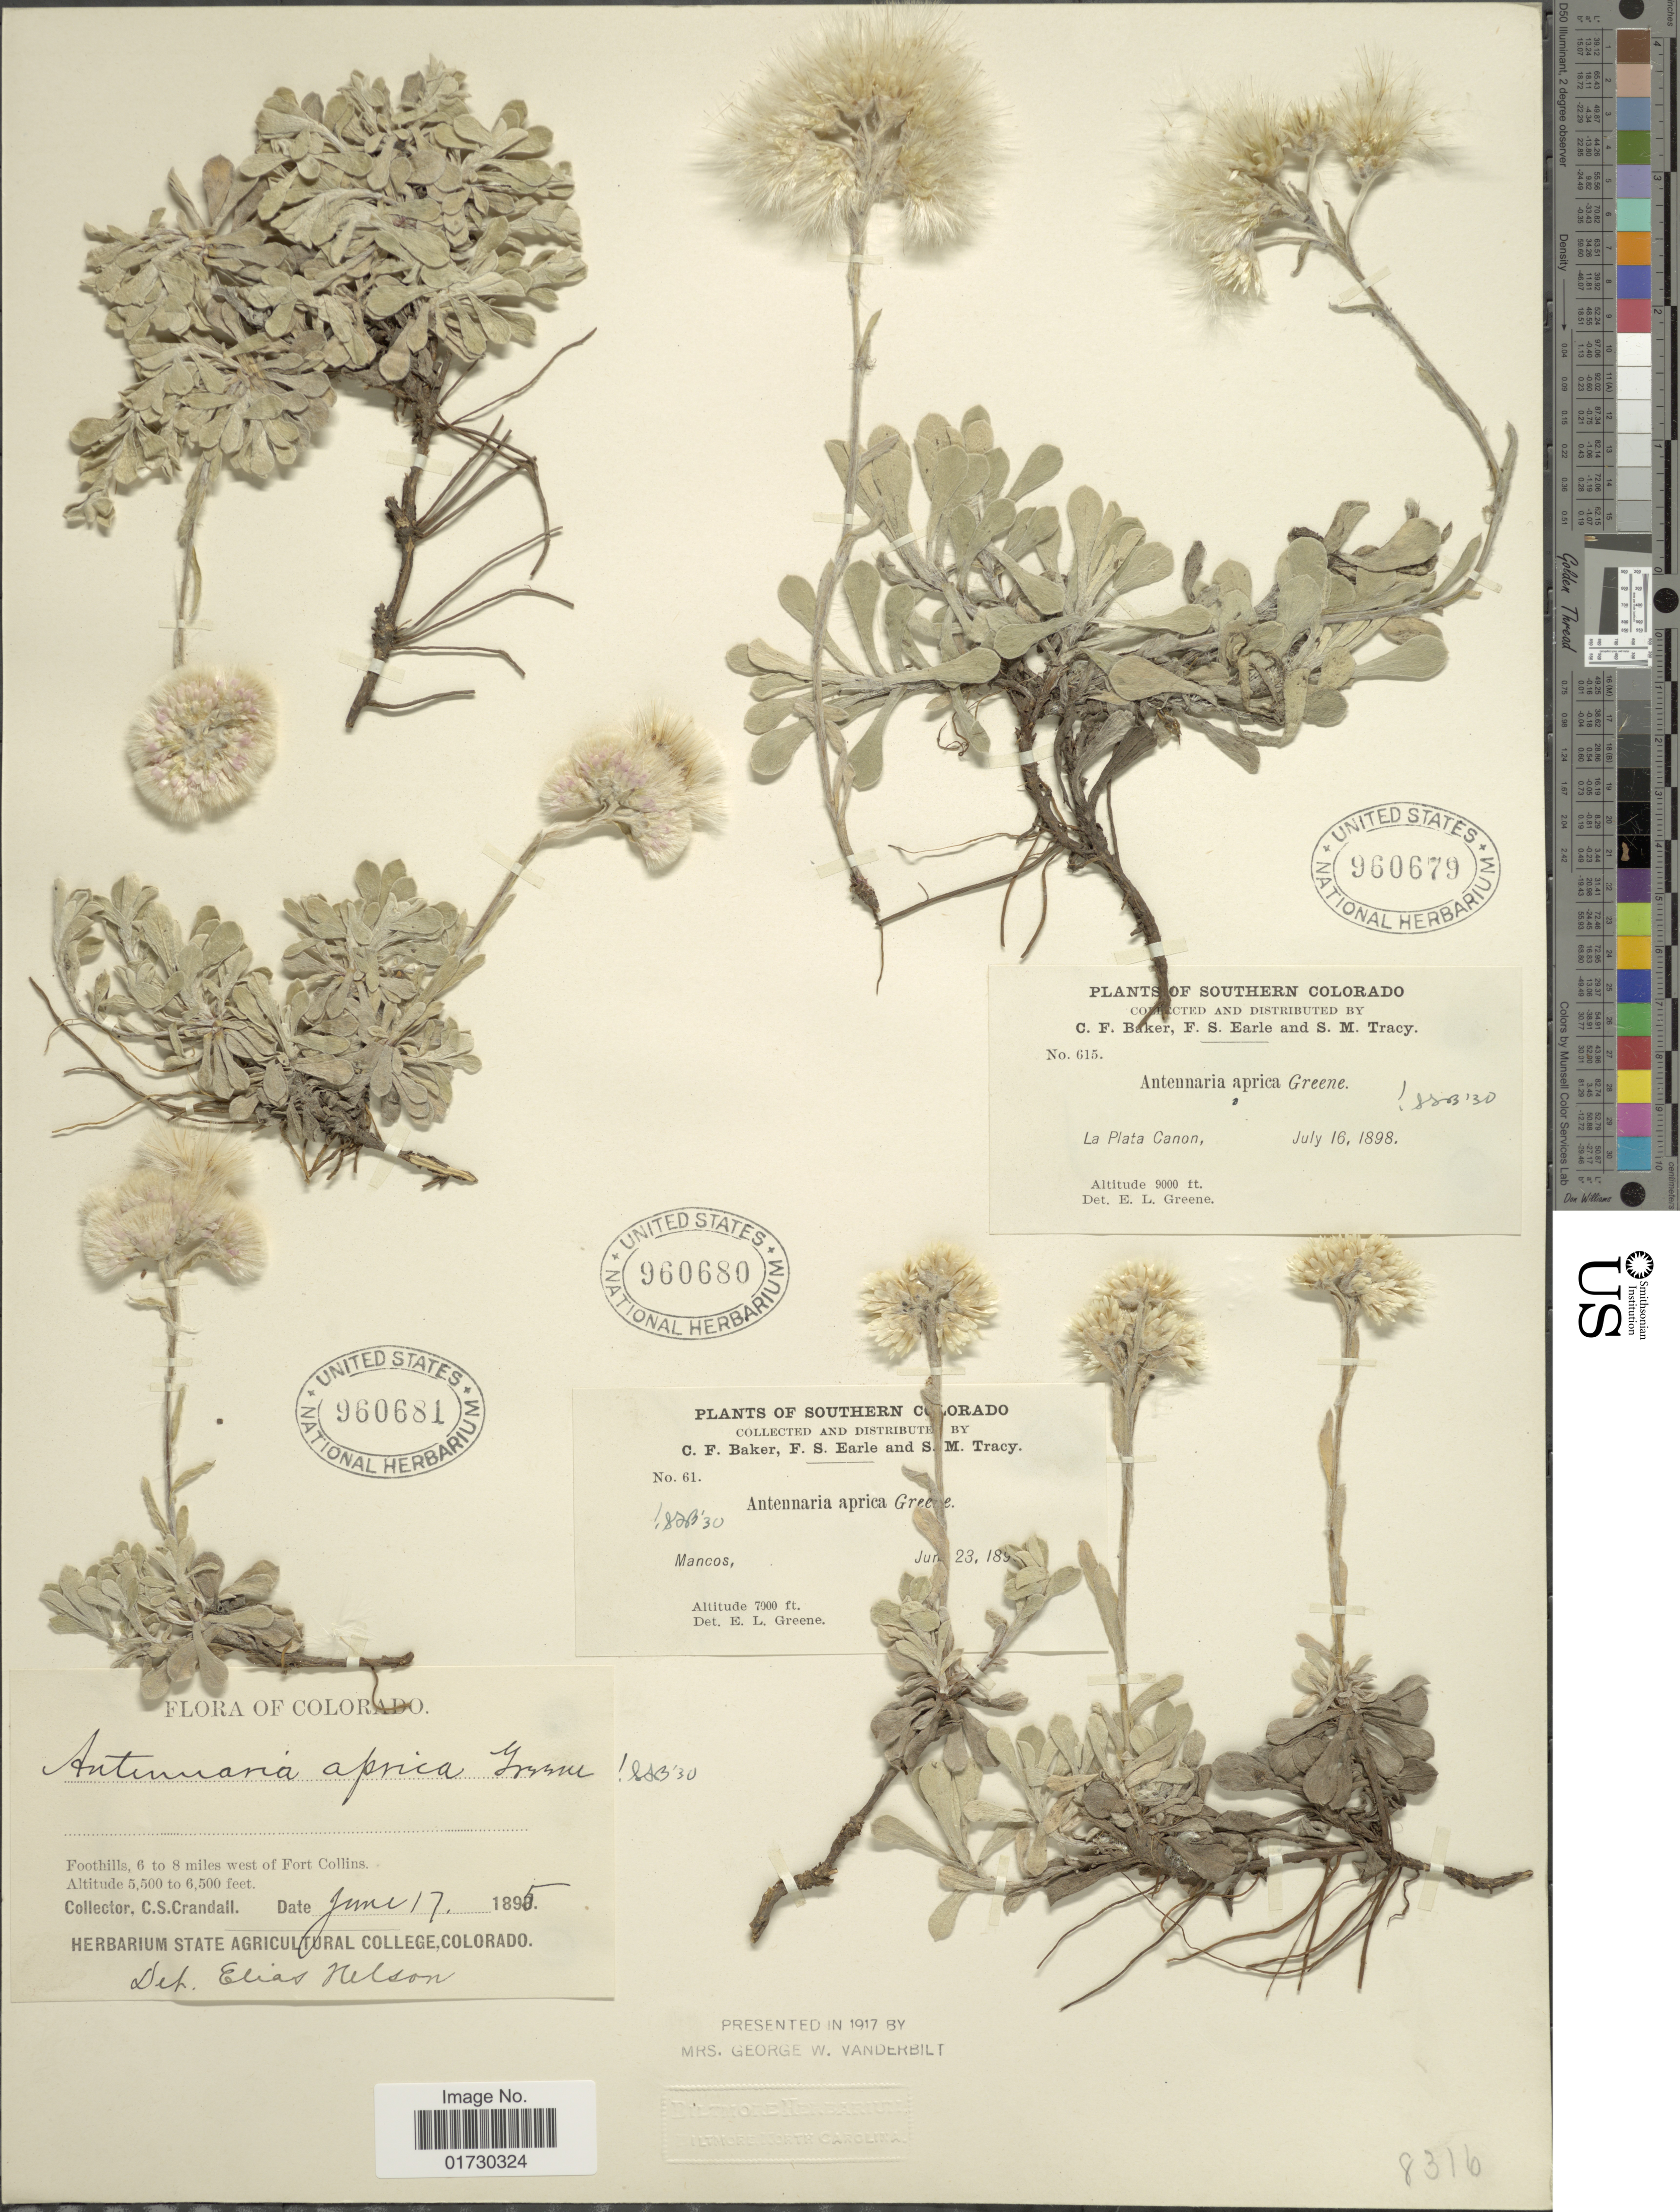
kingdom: Plantae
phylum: Tracheophyta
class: Magnoliopsida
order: Asterales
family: Asteraceae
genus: Antennaria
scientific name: Antennaria aprica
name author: Greene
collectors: C. F. Baker, F. S. Earle & S. M. Tracy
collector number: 61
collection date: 1890-06-23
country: United States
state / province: Colorado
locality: Southern Colorado, Mancos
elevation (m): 2134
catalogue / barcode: US 960680-2